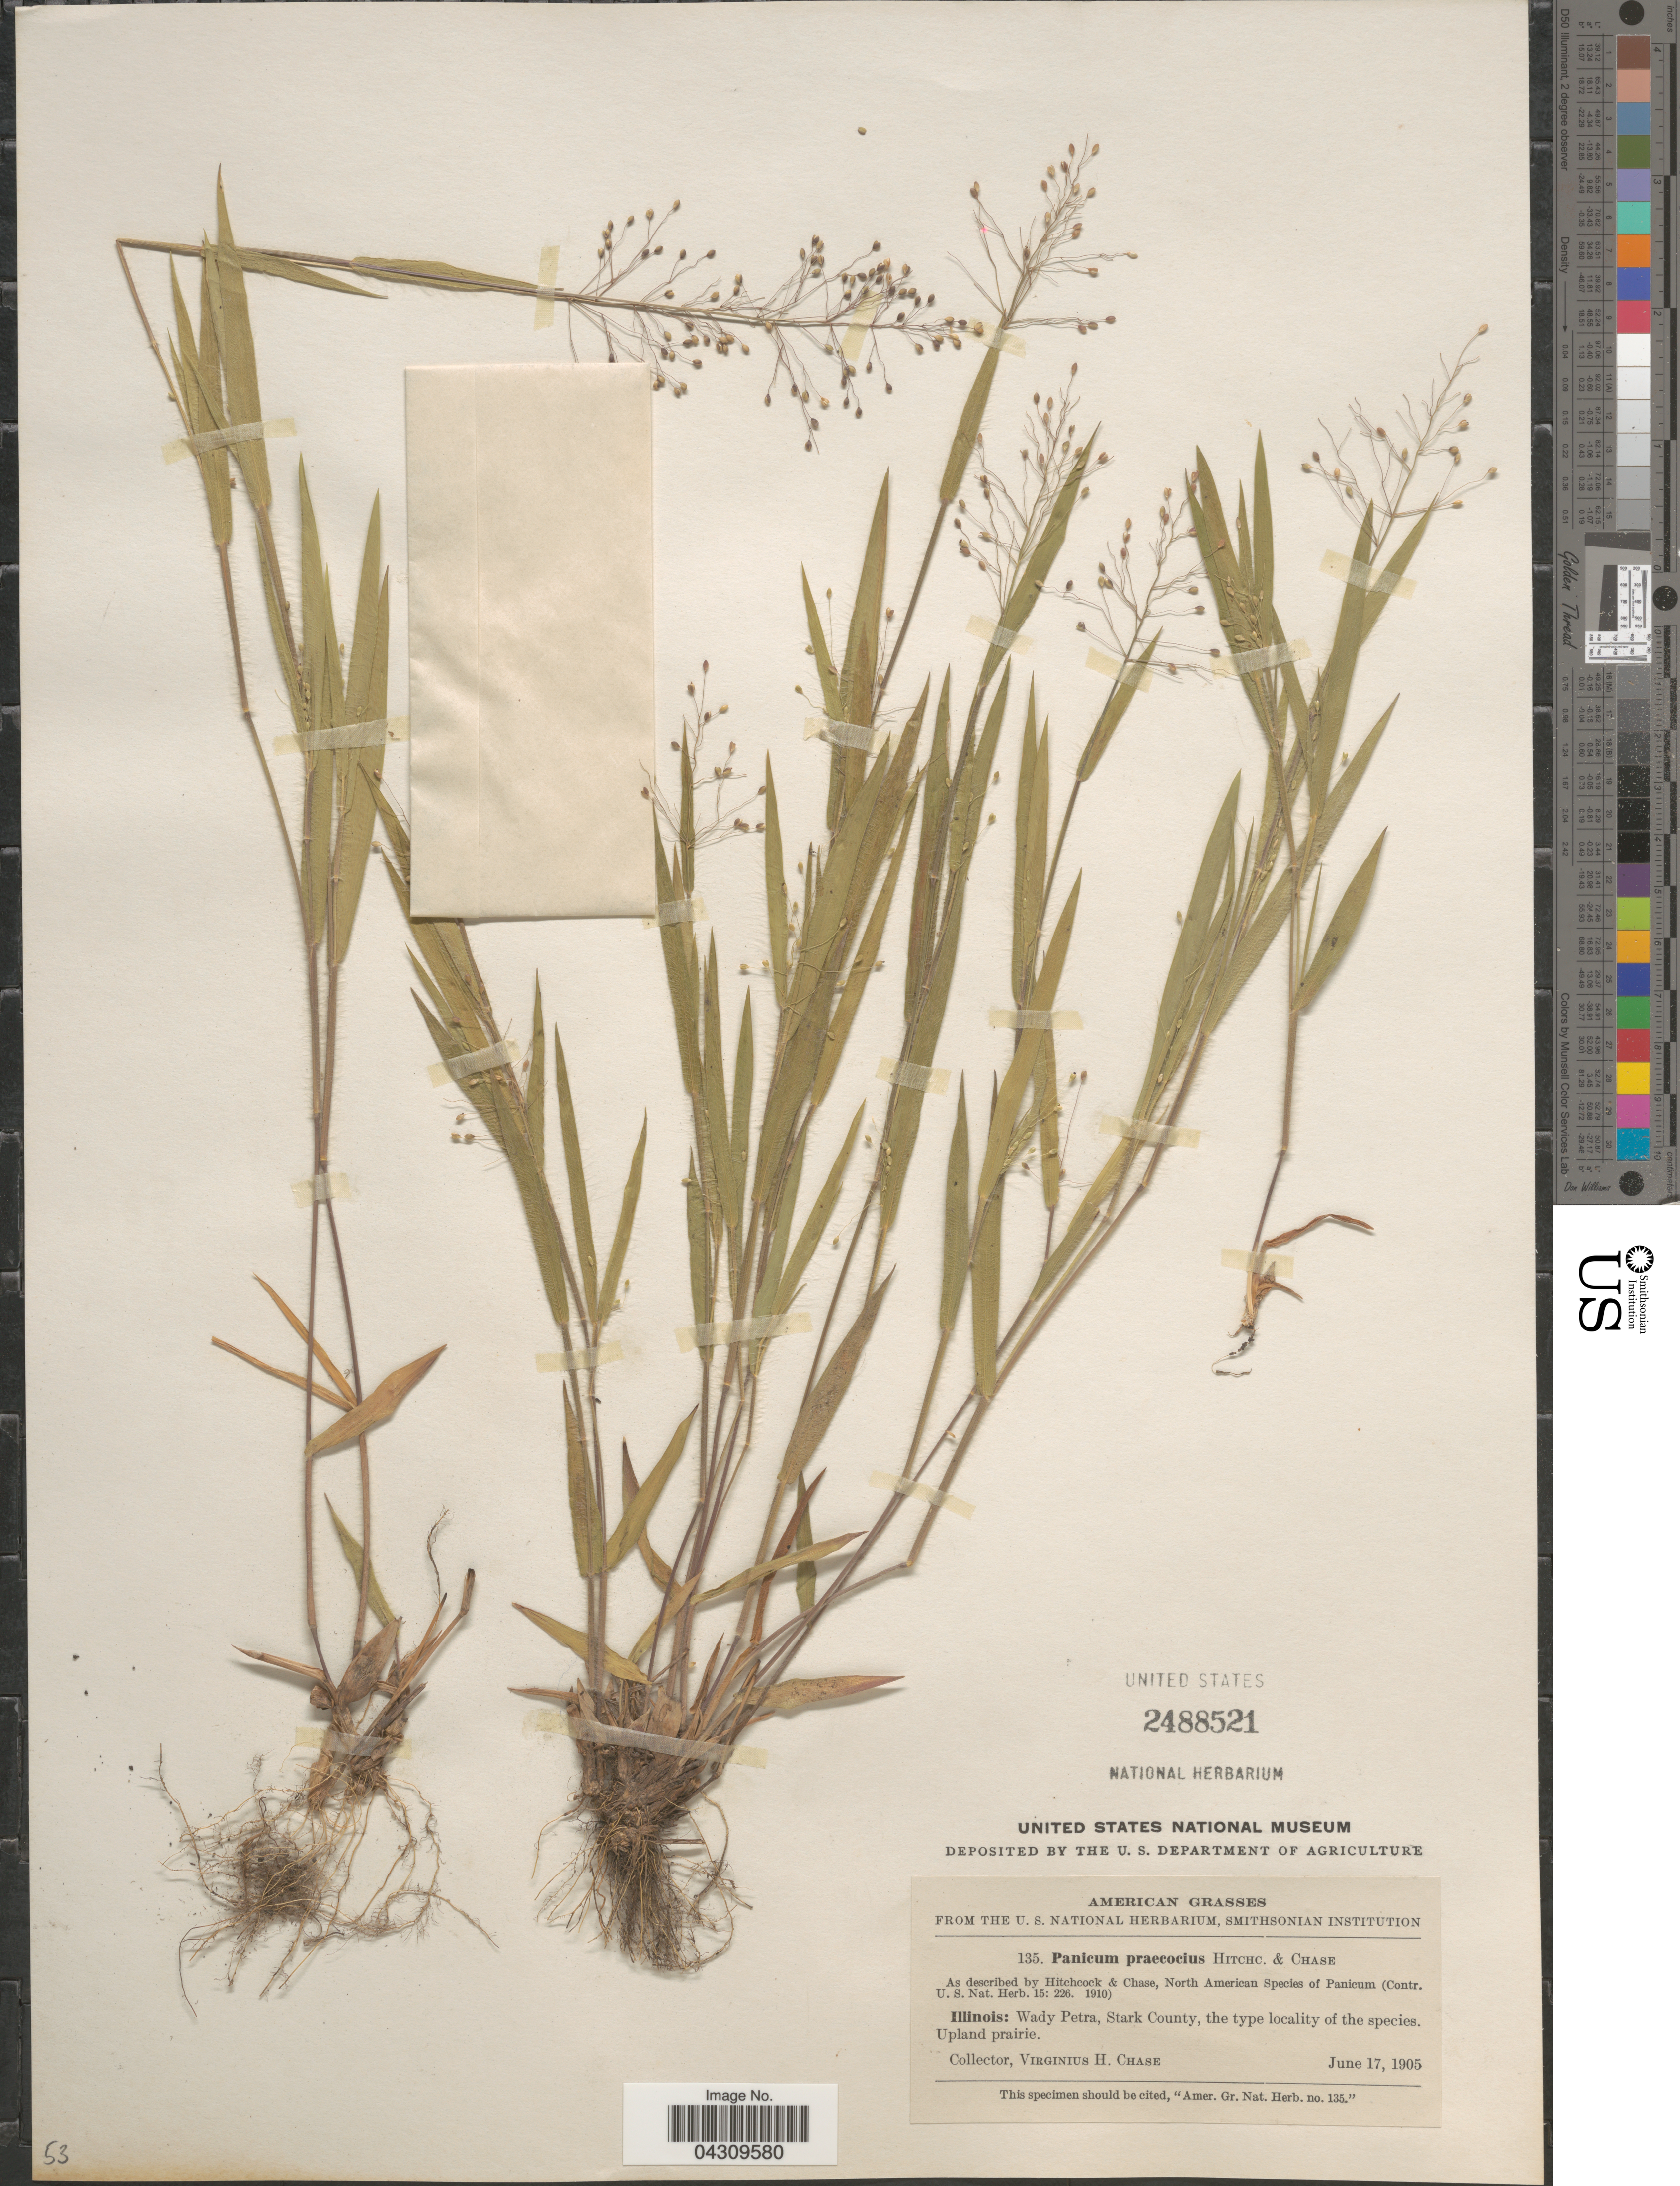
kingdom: Plantae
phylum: Tracheophyta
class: Liliopsida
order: Poales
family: Poaceae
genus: Dichanthelium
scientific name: Dichanthelium acuminatum var. acuminatum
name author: (Sw.) Gould & C.A. Clark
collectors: V. H. Chase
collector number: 135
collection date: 1905-06-17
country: United States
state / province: Illinois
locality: Wady Petra, Stark County.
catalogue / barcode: US 2488521